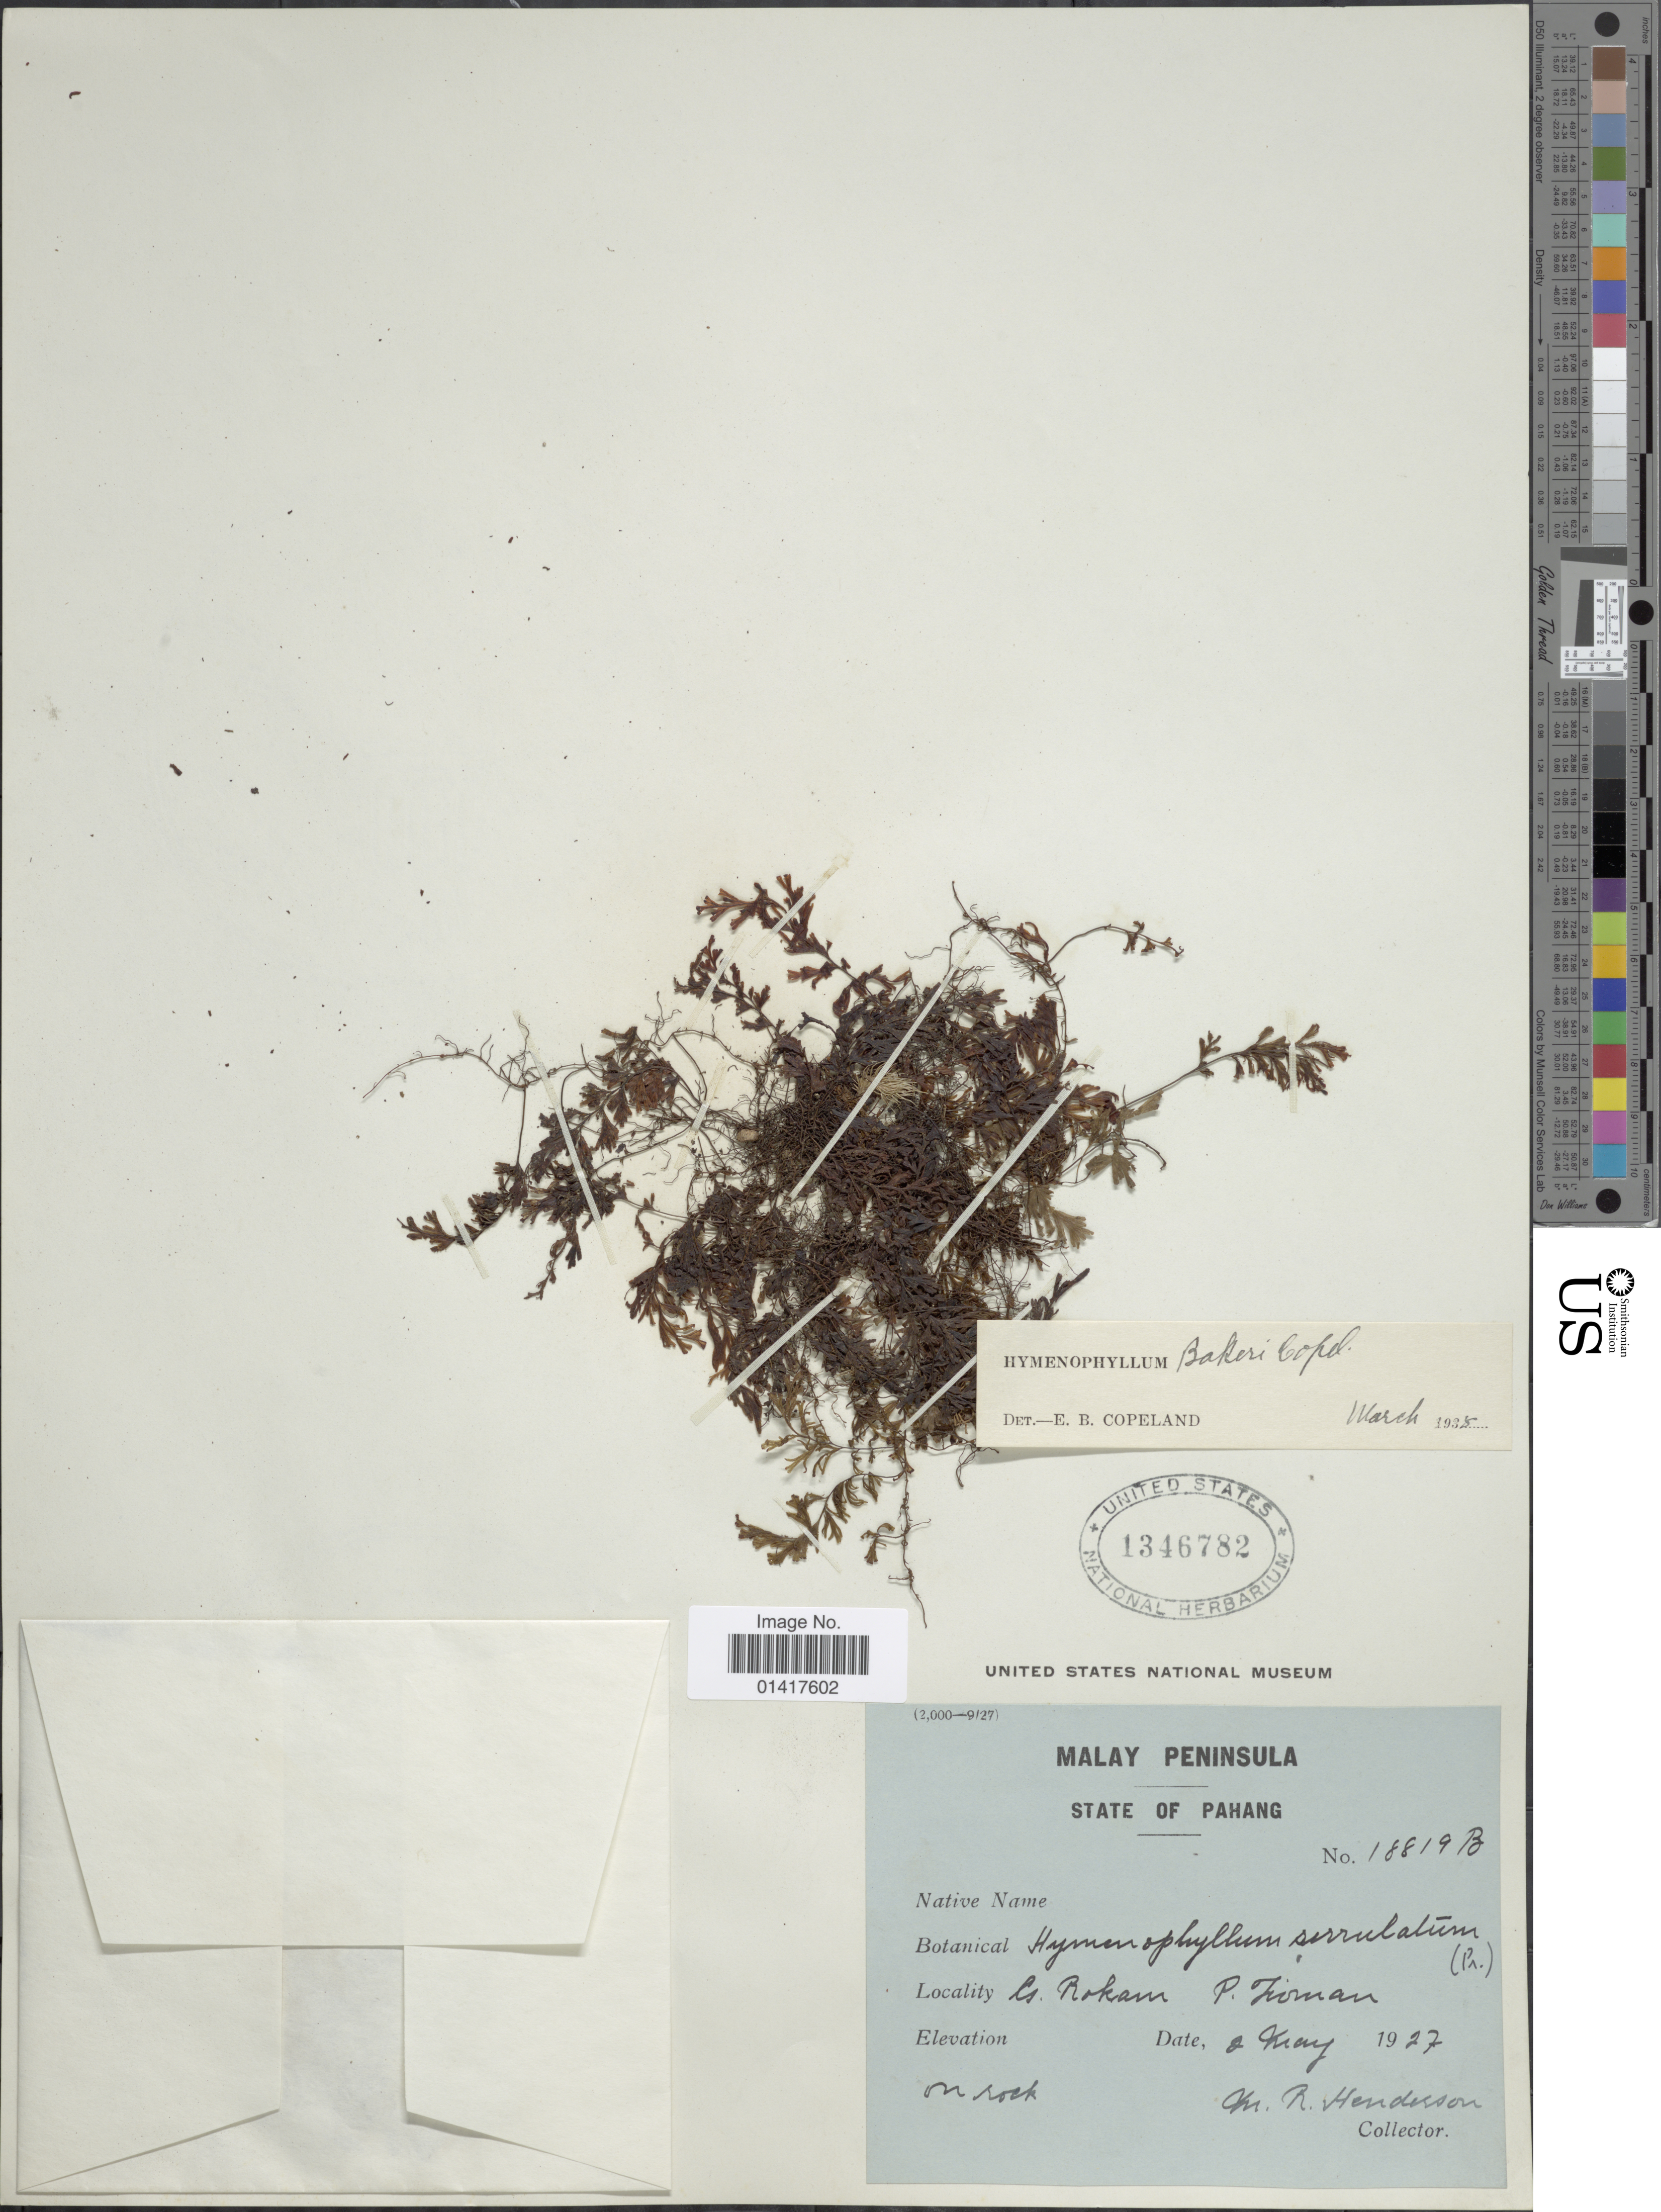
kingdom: Plantae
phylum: Tracheophyta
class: Polypodiopsida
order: Hymenophyllales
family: Hymenophyllaceae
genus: Hymenophyllum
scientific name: Hymenophyllum bakeri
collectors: C. Henderson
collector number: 18819B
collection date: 1927-08-02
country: Malaysia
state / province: Pahang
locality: State of Pahang. Ls. Rokan. P. Homan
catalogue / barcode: US 1346782